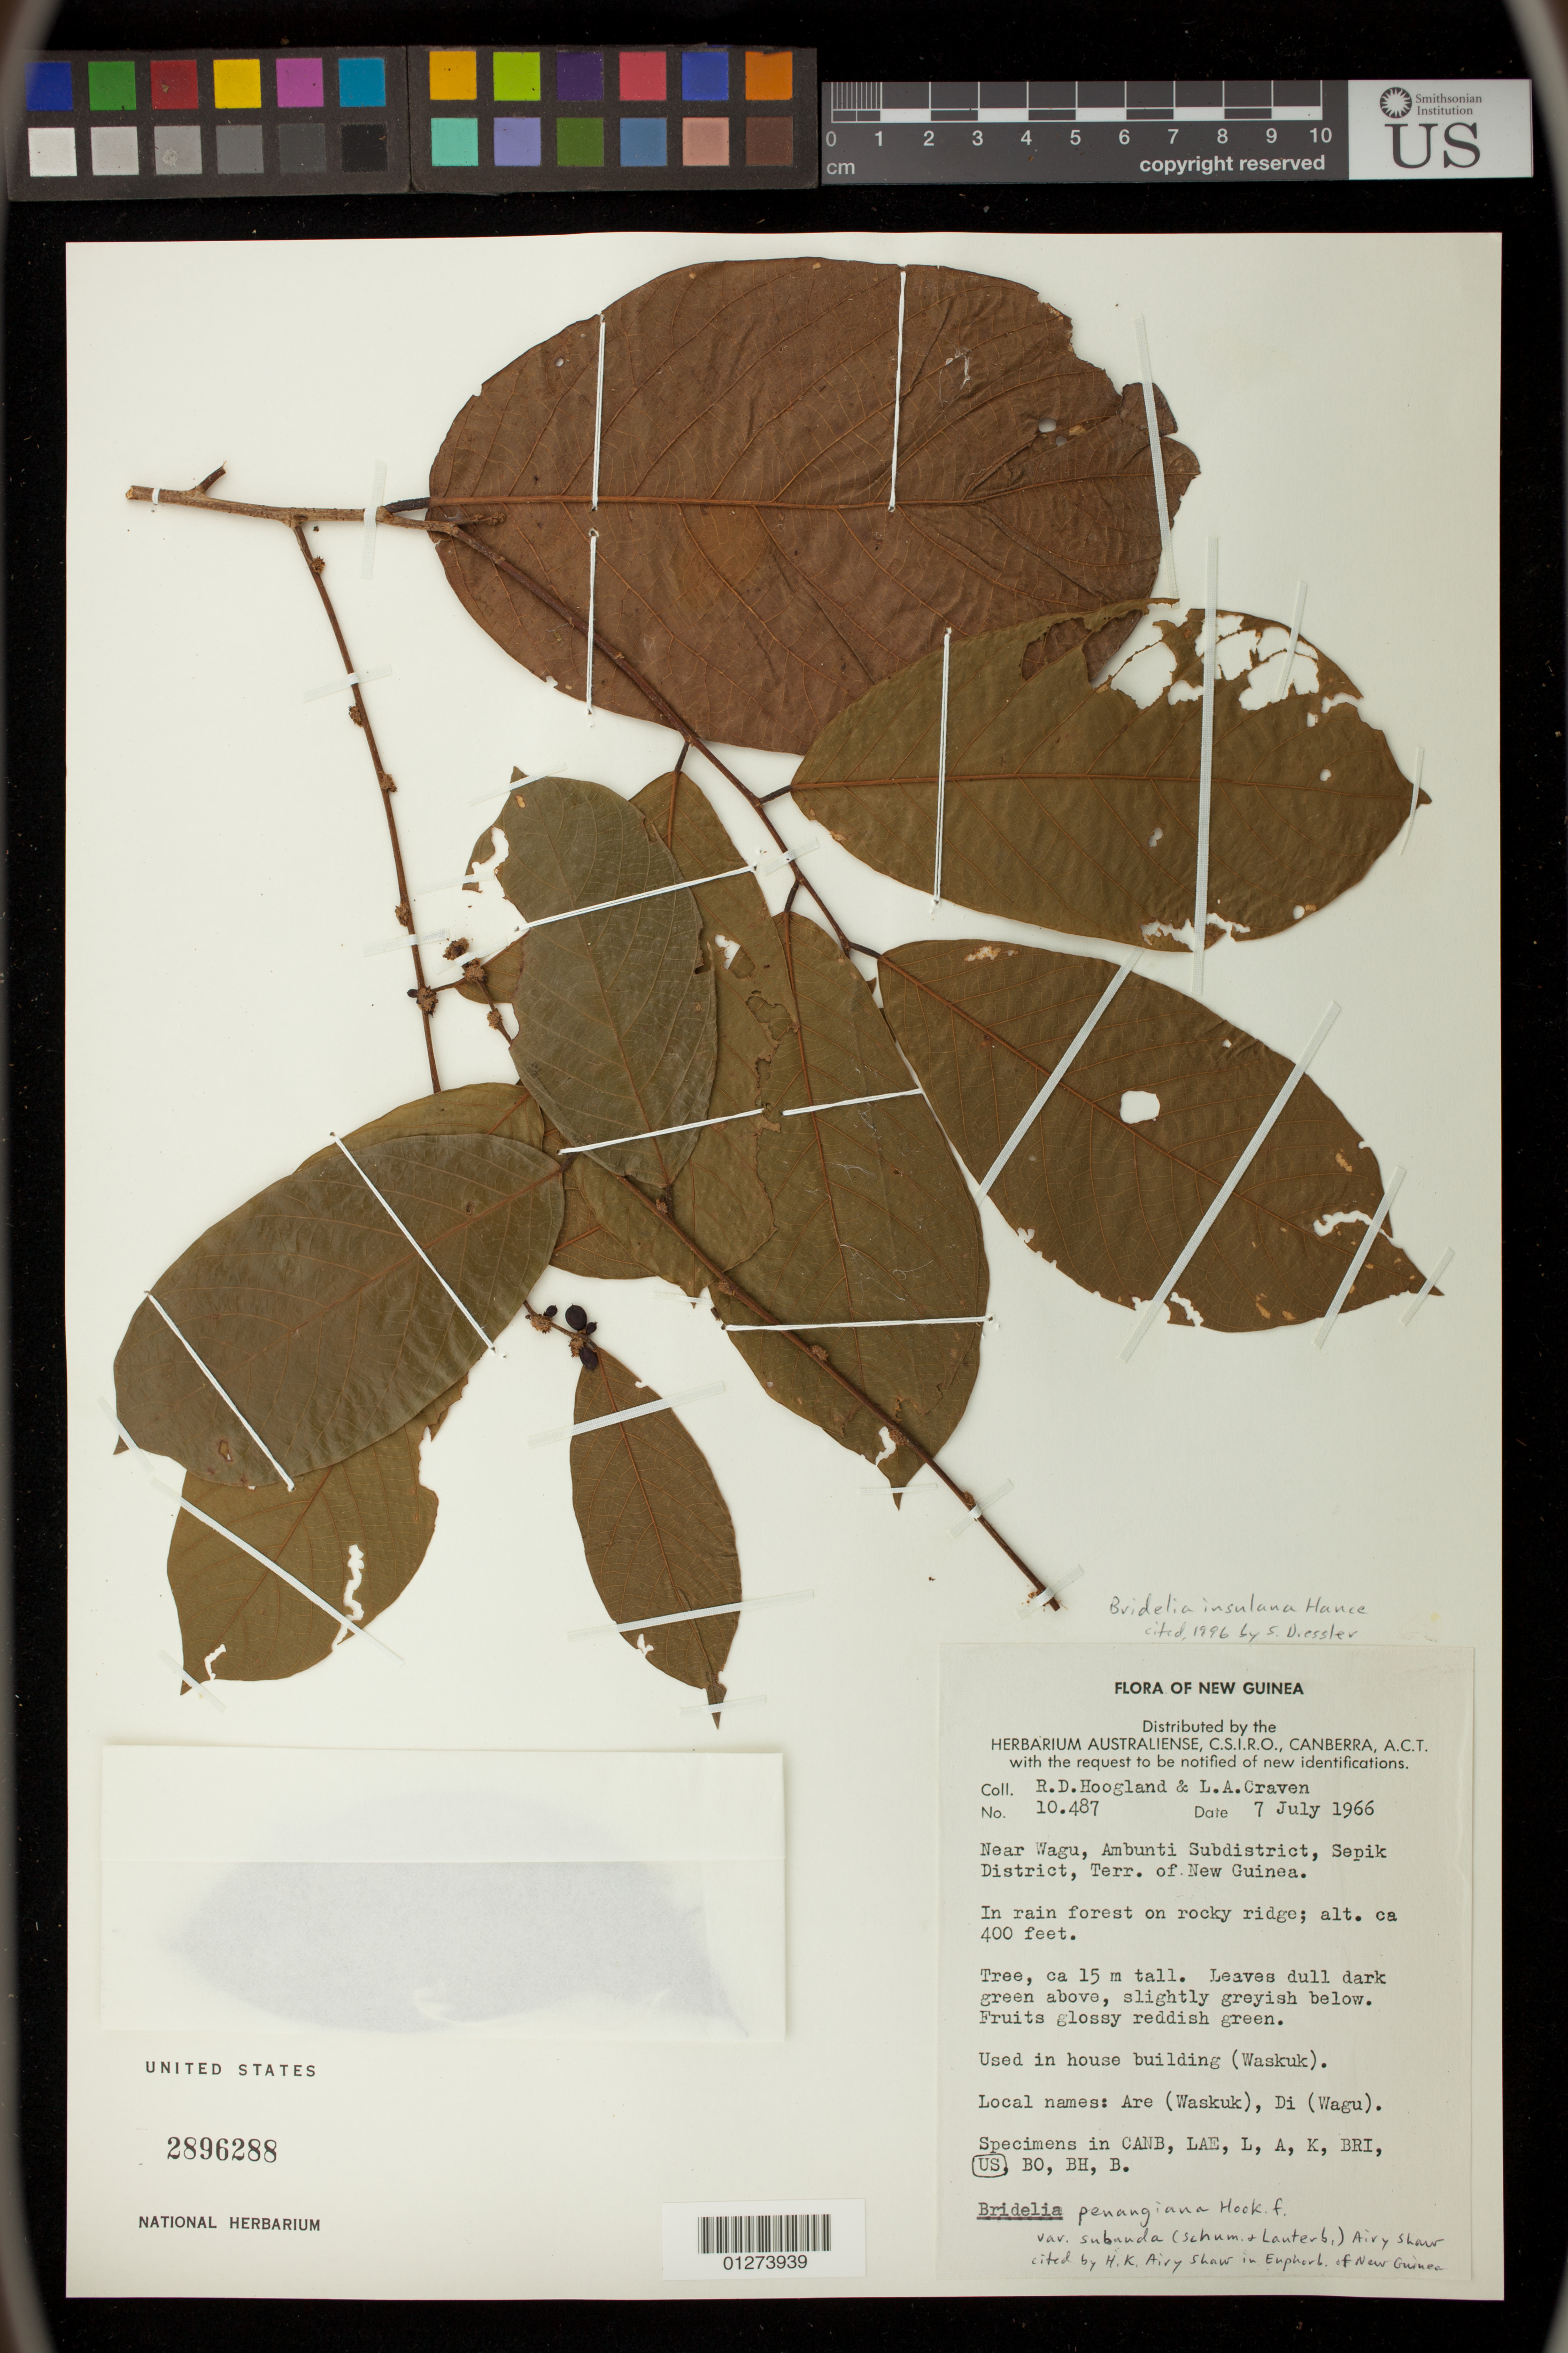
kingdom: Plantae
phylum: Tracheophyta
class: Magnoliopsida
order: Malpighiales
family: Phyllanthaceae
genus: Bridelia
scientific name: Bridelia insulana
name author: Hance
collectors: R. D. Hoogland & L. A. Craven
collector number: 10.487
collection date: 1966-07-07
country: Papua New Guinea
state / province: East Sepik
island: New Guinea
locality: Near Wagu, Ambunti Subdistrict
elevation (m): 122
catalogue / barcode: US 2896288